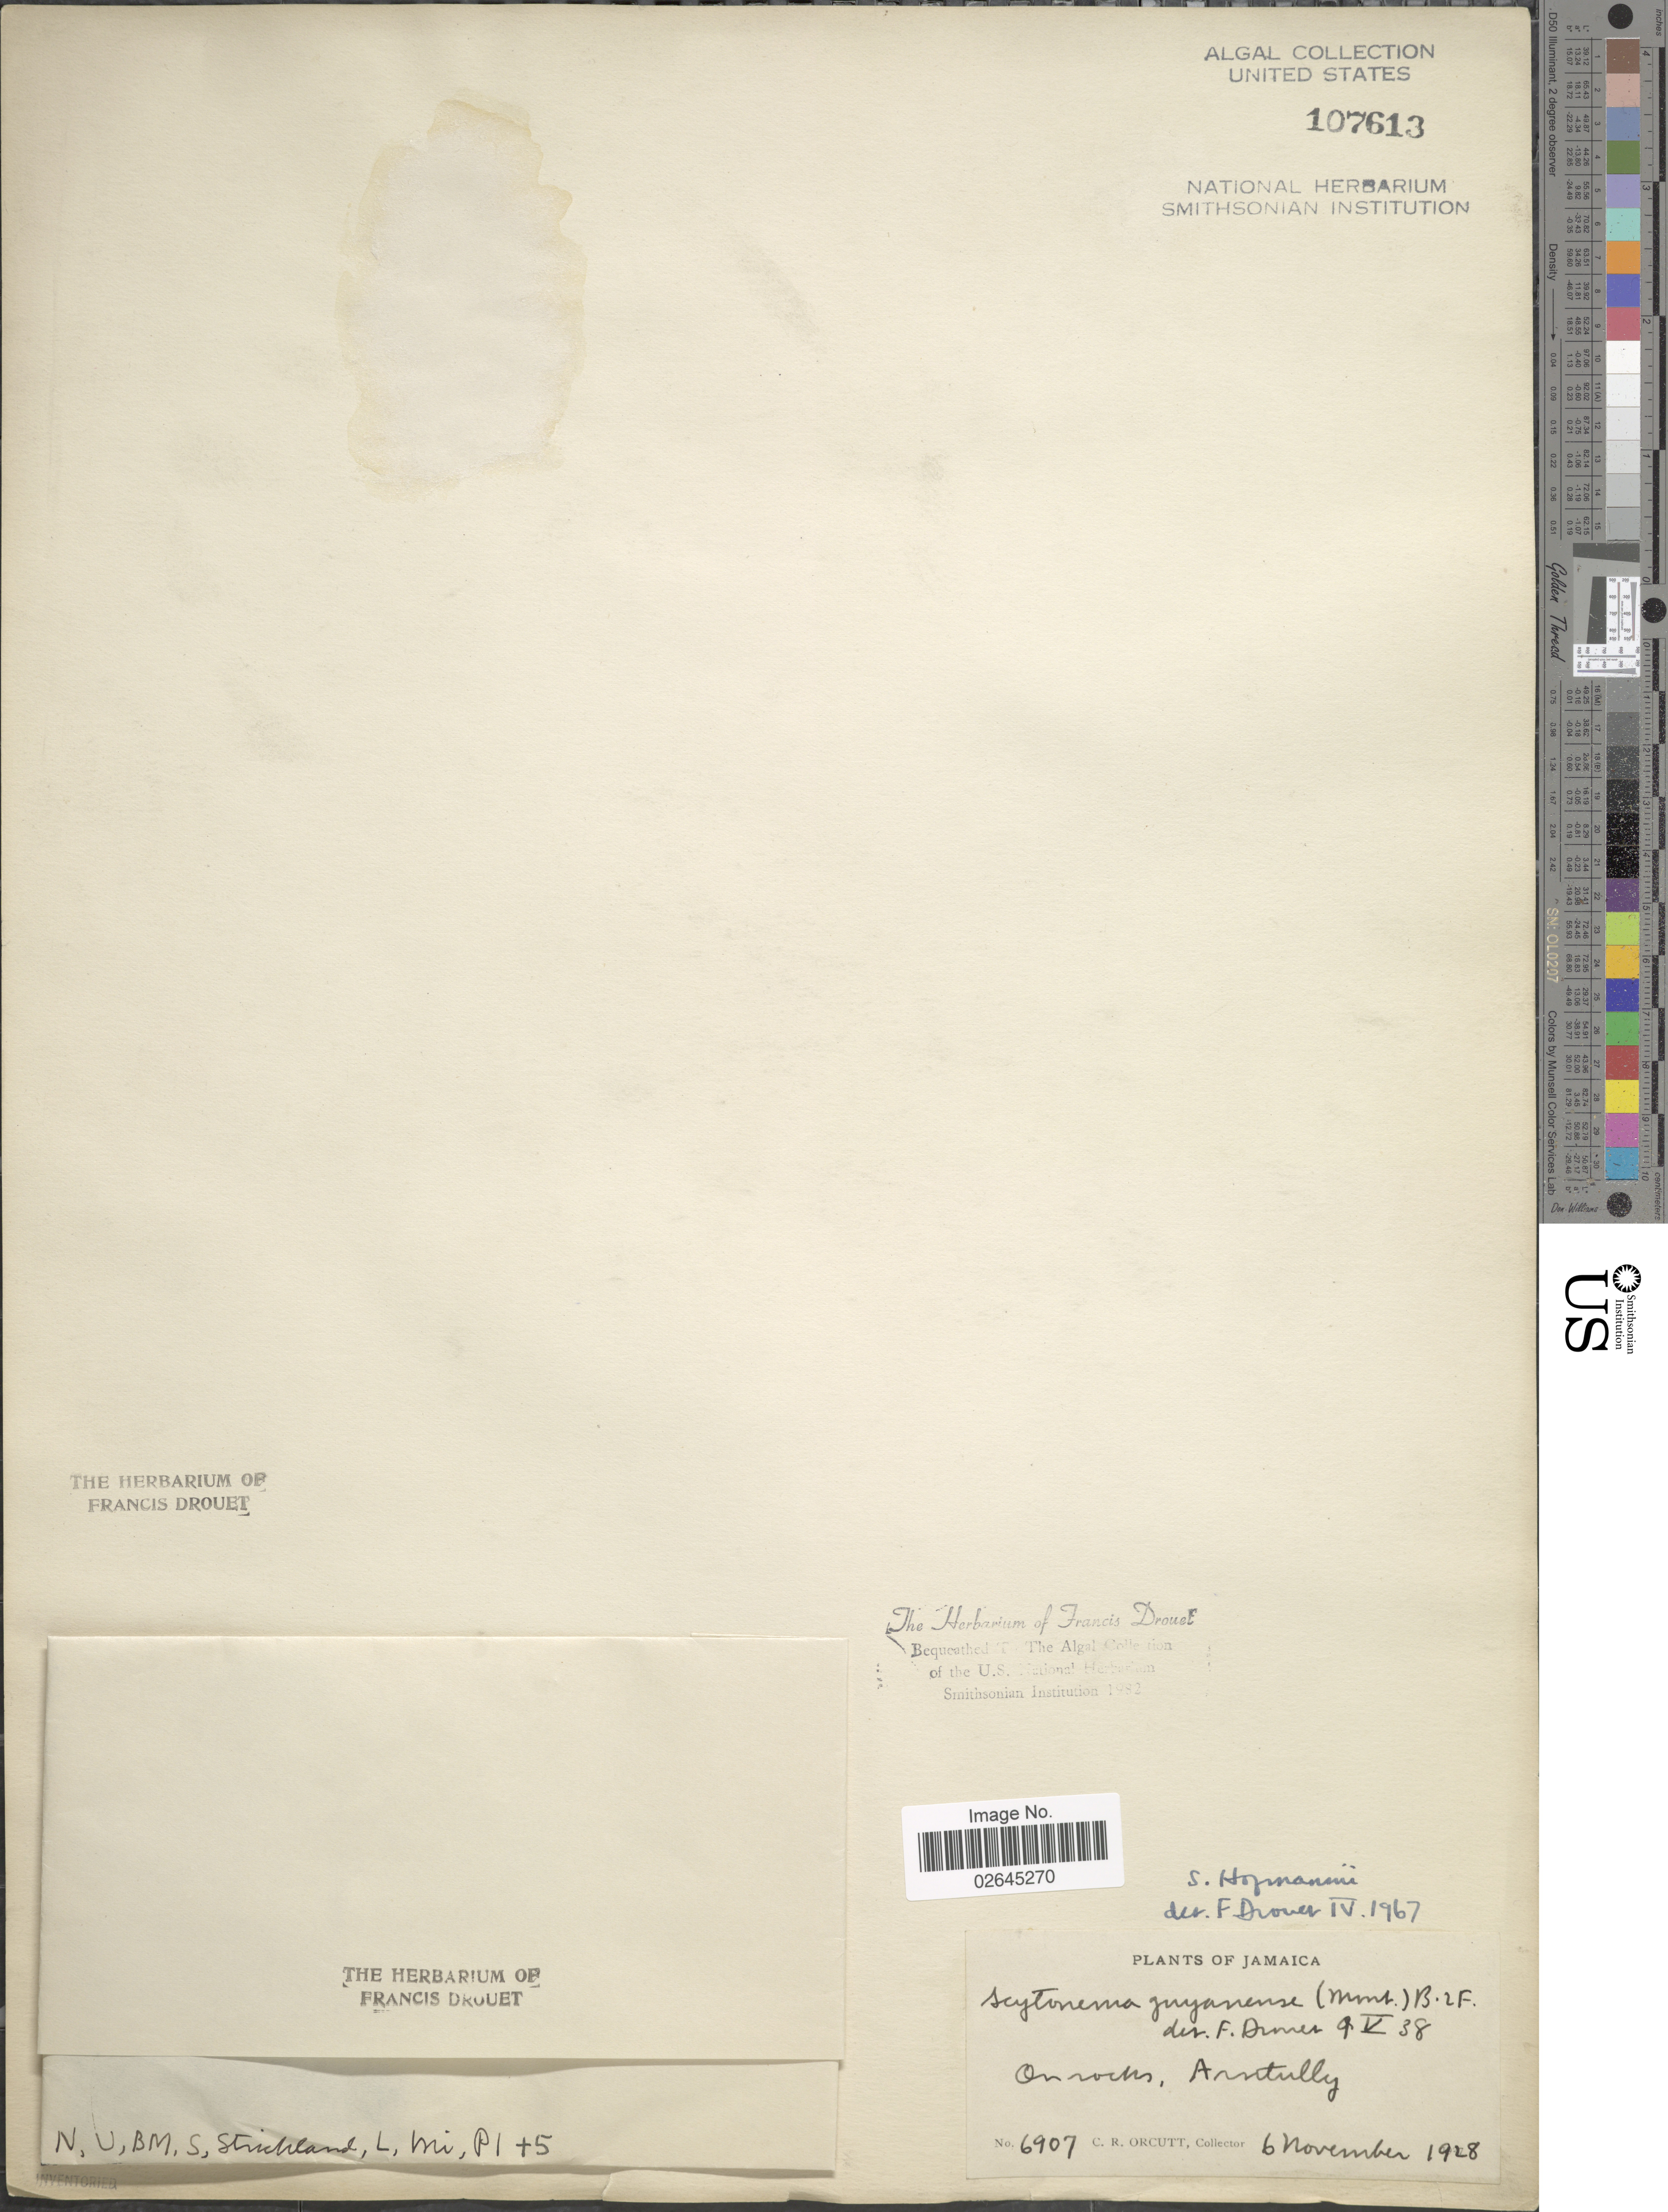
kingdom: Bacteria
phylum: Cyanobacteria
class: Cyanobacteriia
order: Cyanobacteriales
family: Scytonemataceae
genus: Scytonema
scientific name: Scytonema hofmannii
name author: C. Agardh ex Bornet & Flahault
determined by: Drouet, F. E.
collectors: C. R. Orcutt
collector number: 6907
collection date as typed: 06 Nov 1928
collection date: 1928-11-06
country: Jamaica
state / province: Saint Thomas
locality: Arntully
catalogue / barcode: US 107613